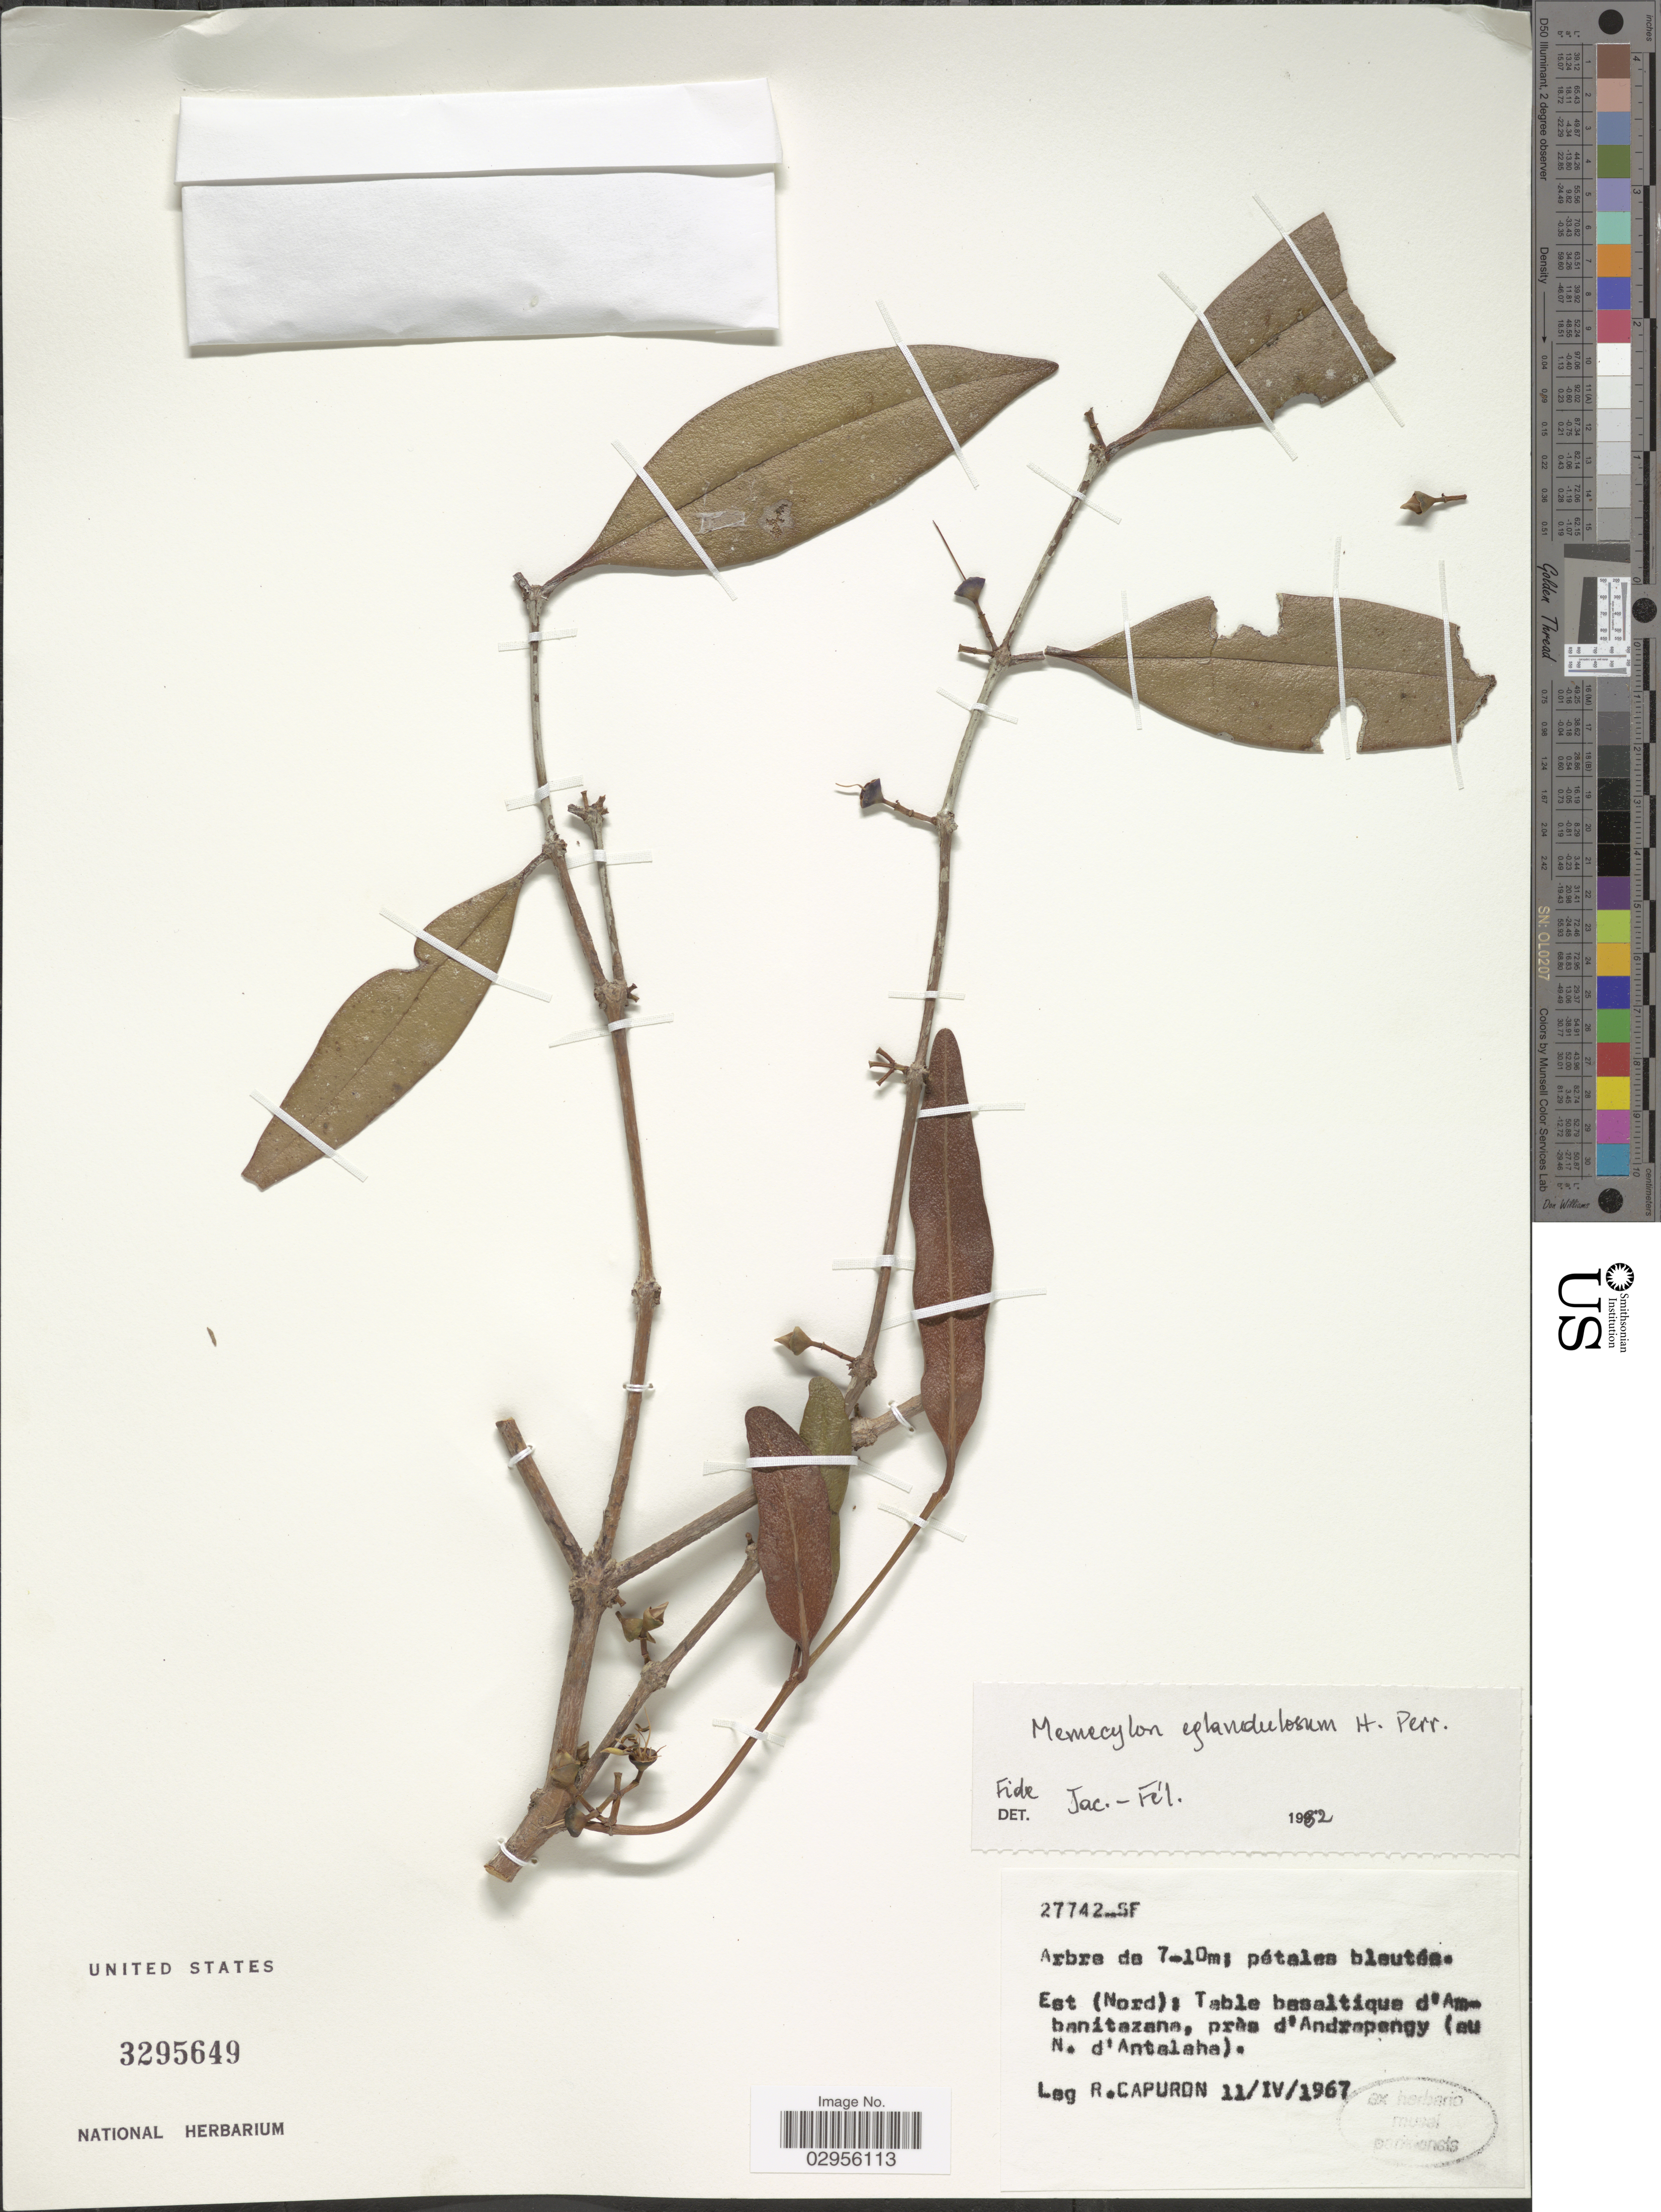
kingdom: Plantae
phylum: Tracheophyta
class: Magnoliopsida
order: Myrtales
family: Melastomataceae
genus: Memecylon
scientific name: Memecylon eglandulosum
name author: H. Perrier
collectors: R. Capuron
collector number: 27742-SF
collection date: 1967-04-11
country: Madagascar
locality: Est (Nord): Table basaltique d'Ambanitazana, près d'Andrapengy (au N. d'Antalaha).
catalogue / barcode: US 3295649